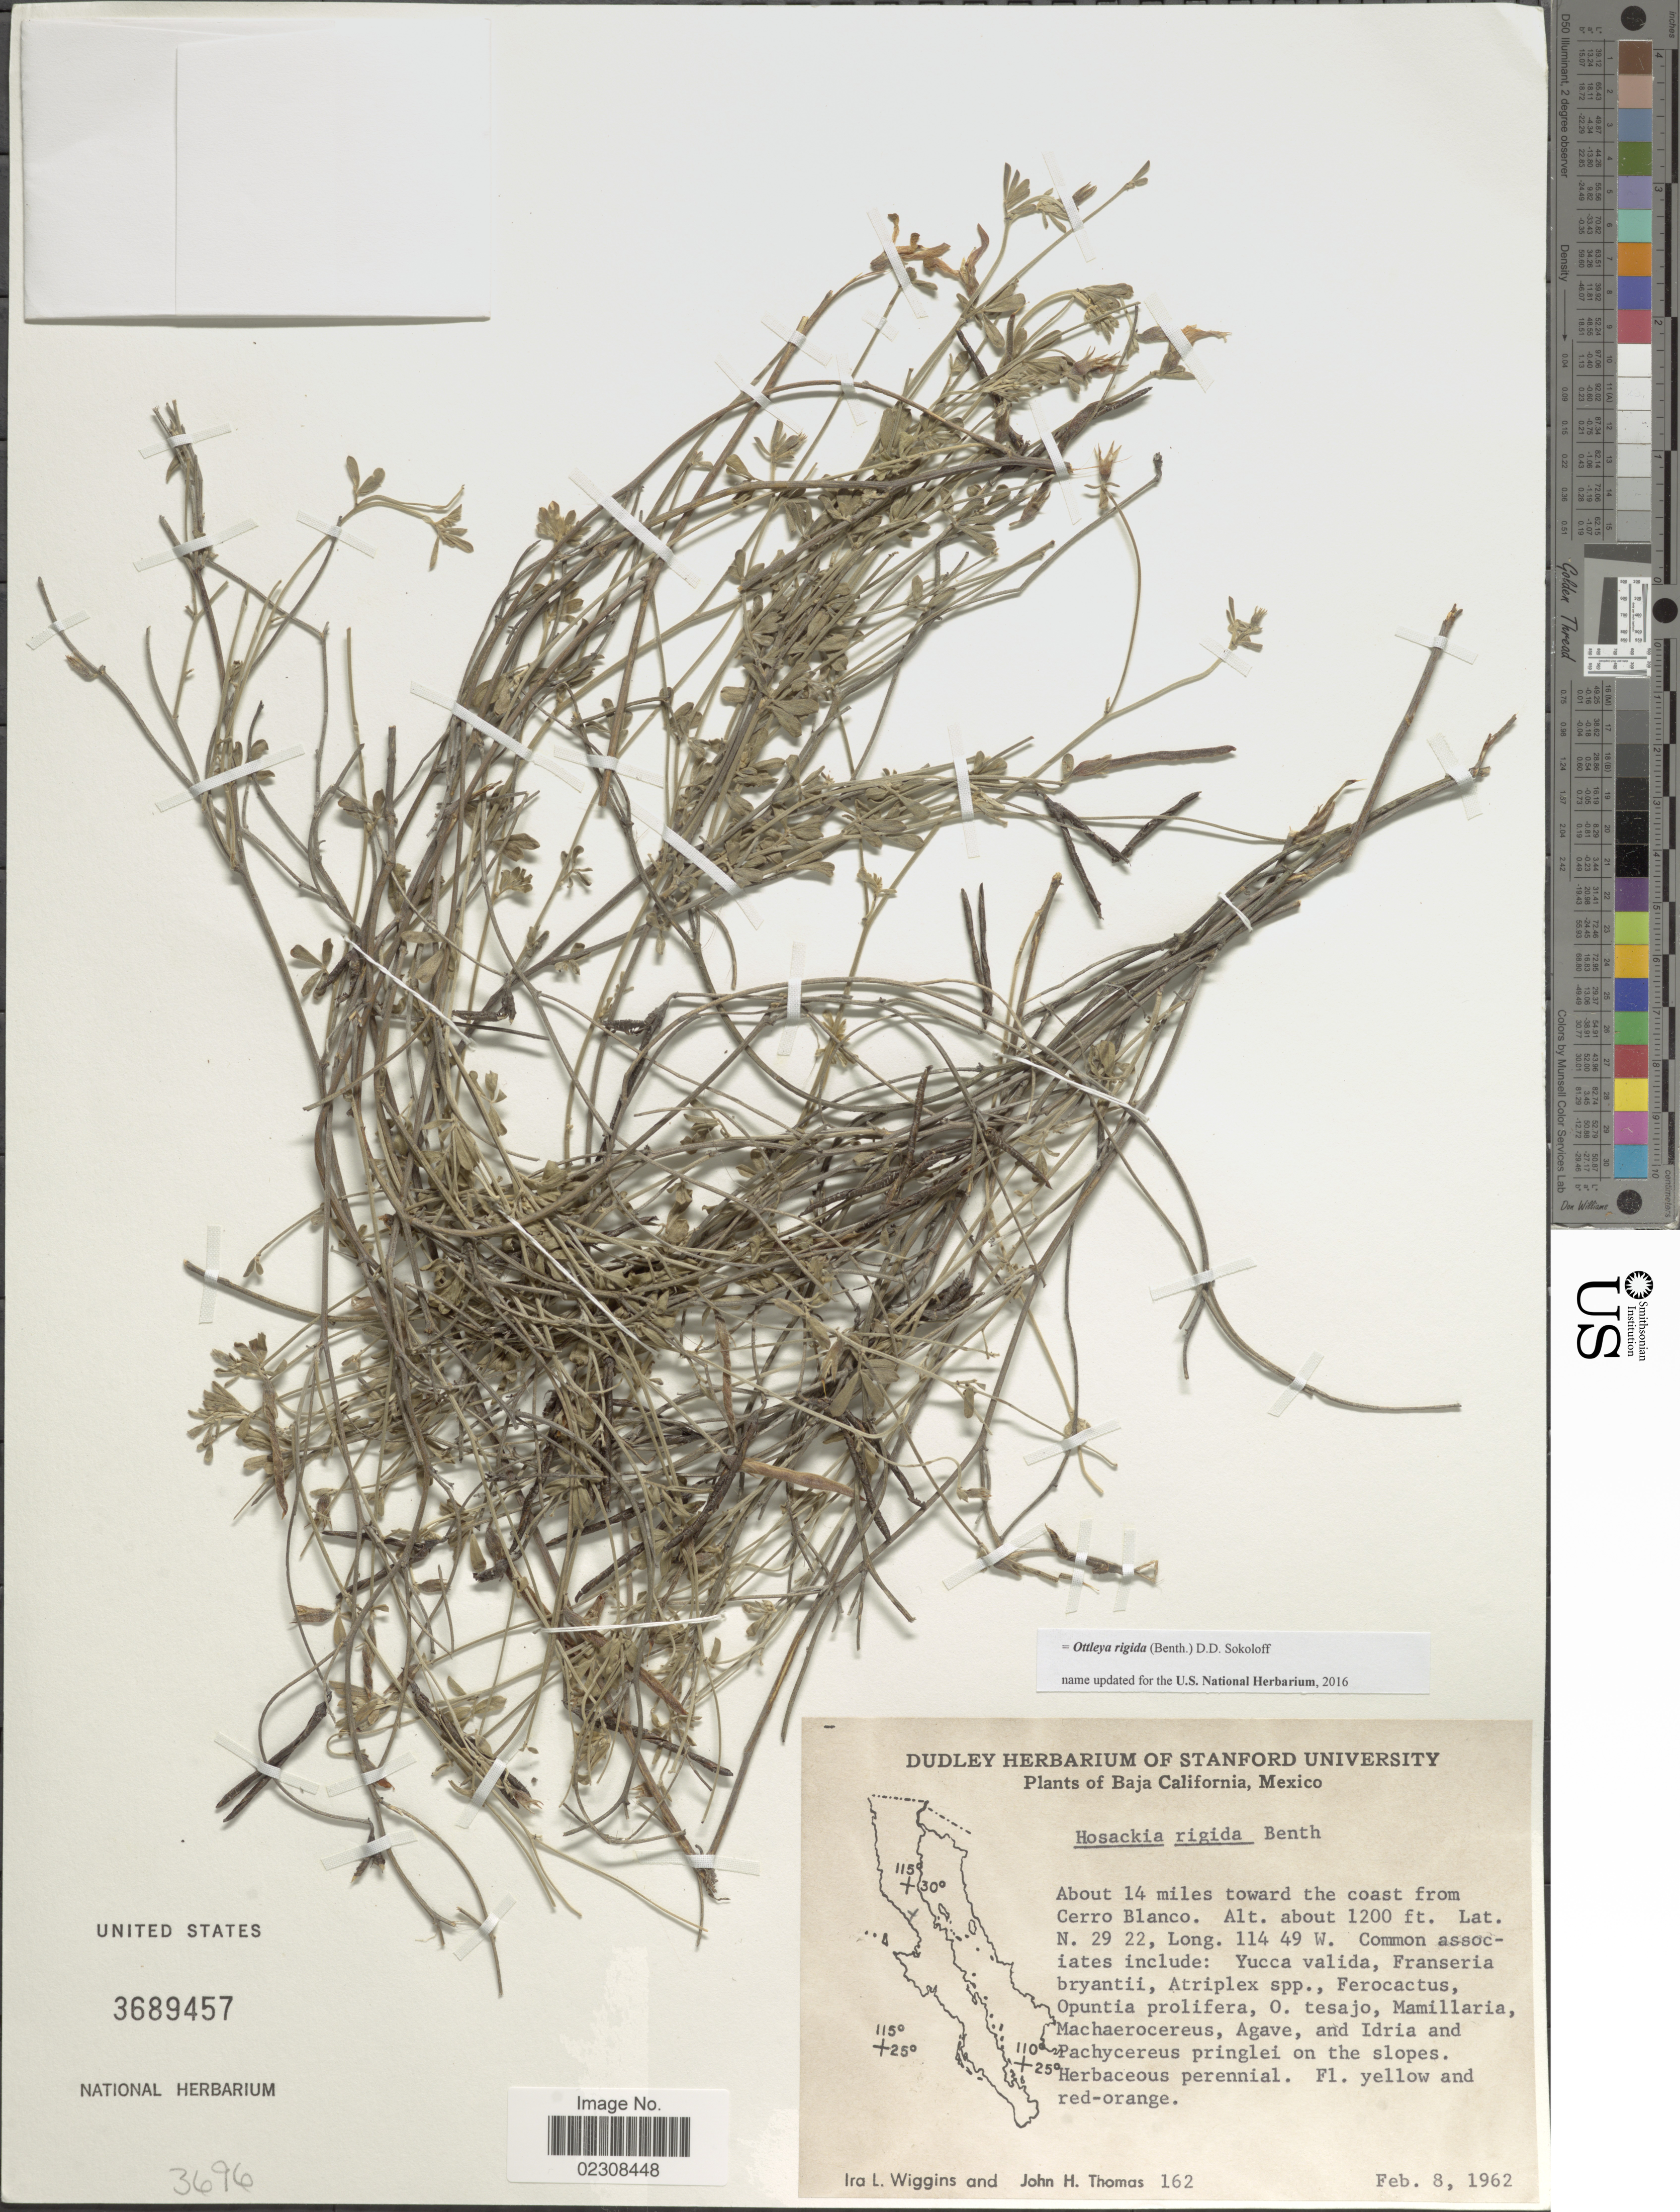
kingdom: Plantae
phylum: Tracheophyta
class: Magnoliopsida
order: Fabales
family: Fabaceae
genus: Ottleya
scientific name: Ottleya rigida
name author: (Benth.) D.D. Sokoloff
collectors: I. L. Wiggins & J. H. Thomas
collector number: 162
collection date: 1962-02-08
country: Mexico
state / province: Baja California Norte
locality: About 14 miles toward the coast from Cerro Blanco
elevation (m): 366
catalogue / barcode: US 3689457